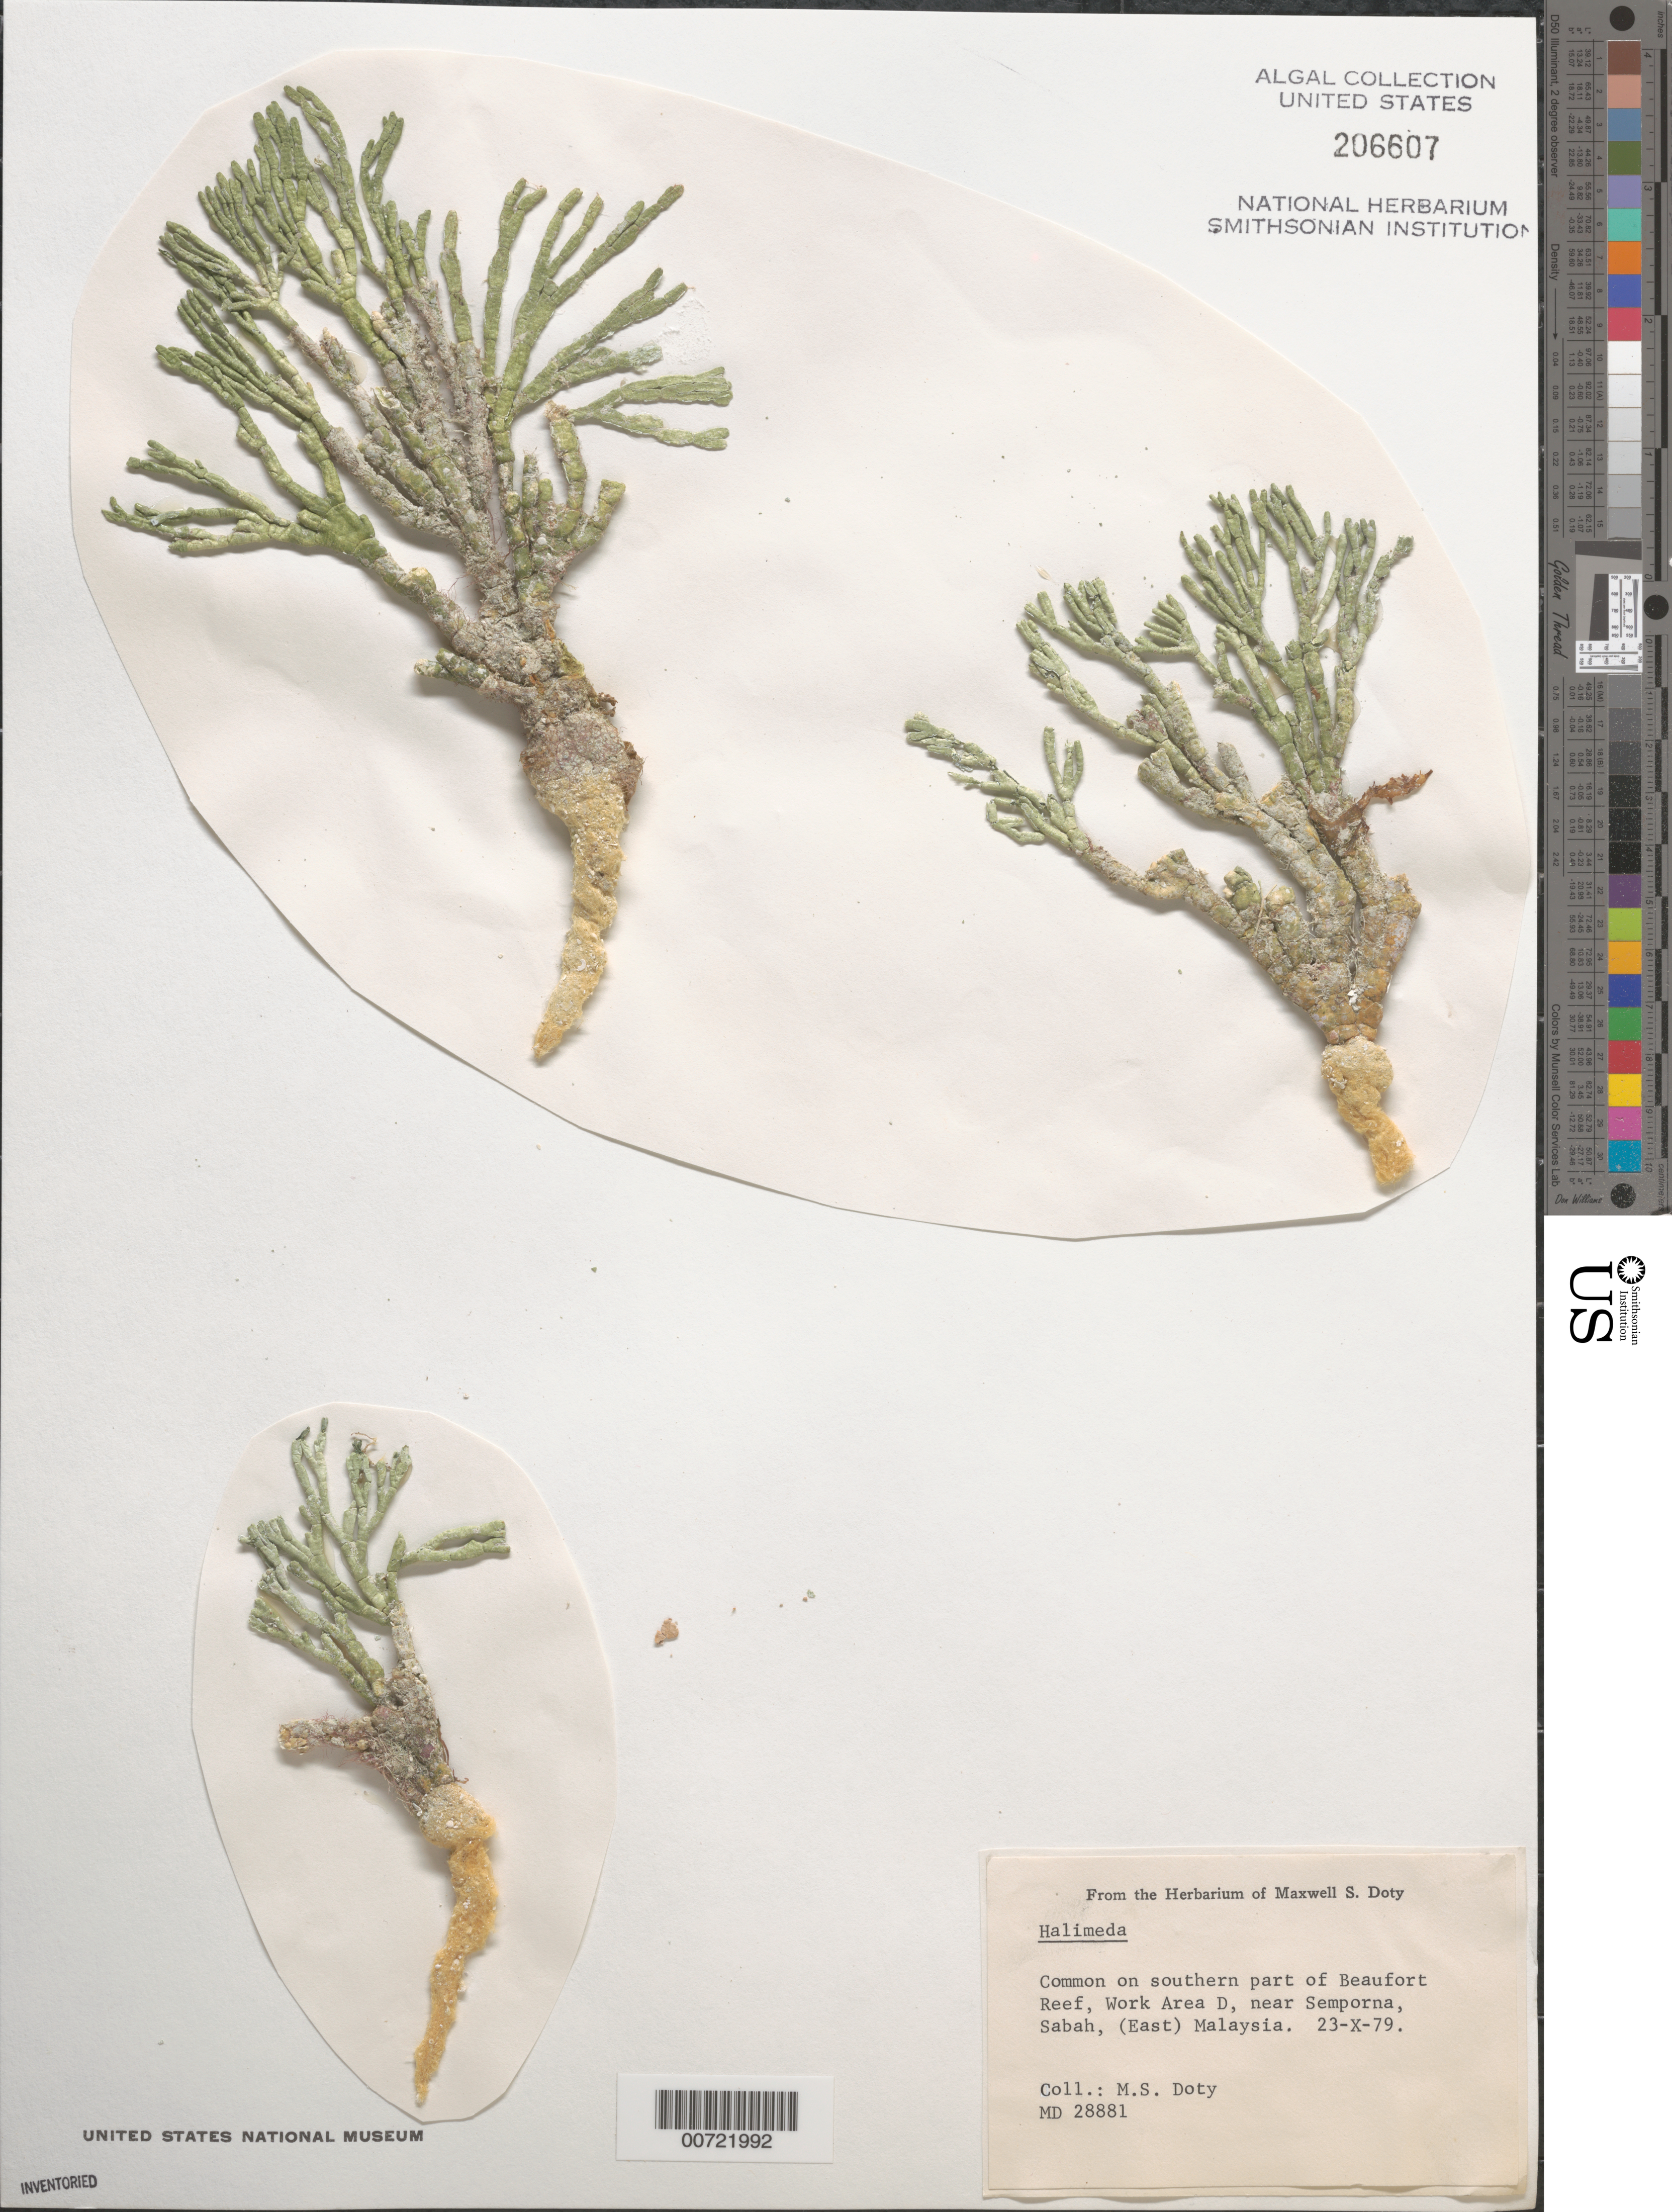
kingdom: Plantae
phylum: Chlorophyta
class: Ulvophyceae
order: Bryopsidales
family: Halimedaceae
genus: Halimeda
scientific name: Halimeda sp.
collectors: M. S. Doty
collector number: MSD 28881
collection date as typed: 23 Oct 1979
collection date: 1979-10-23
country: Malaysia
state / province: Sabah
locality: Beaufort Reef, southern part, Work Area D, near Semporna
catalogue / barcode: US 206607